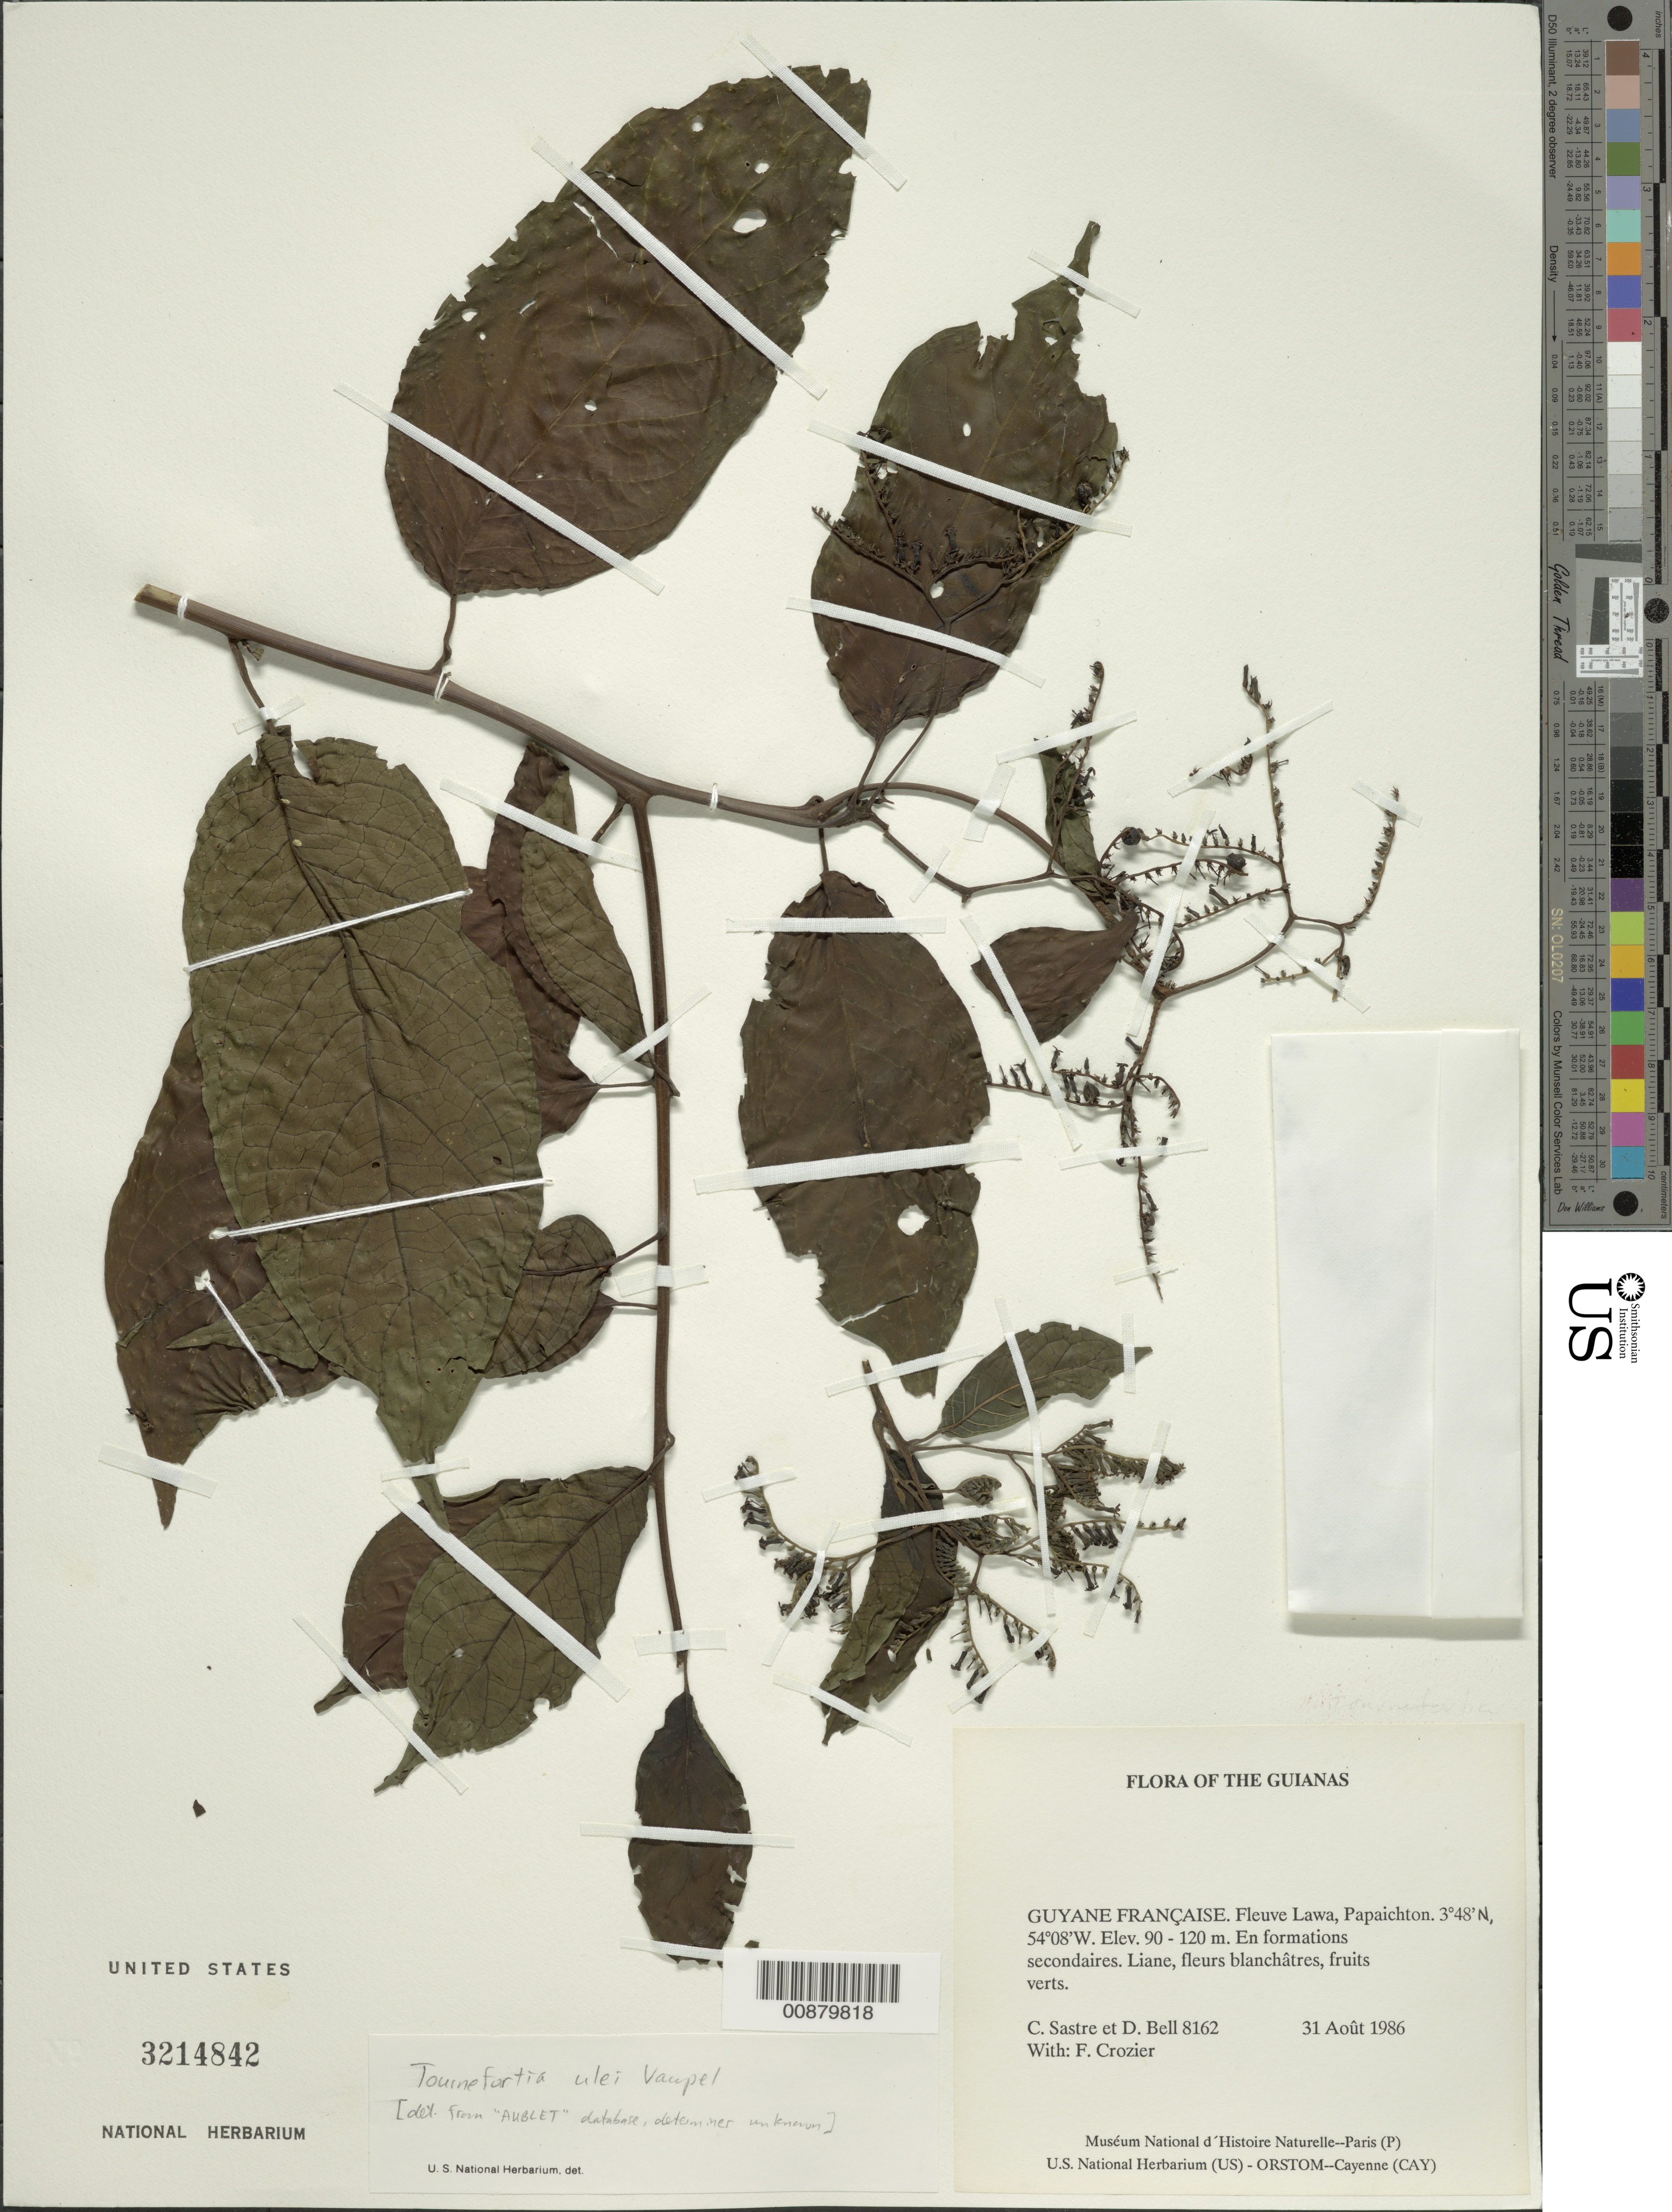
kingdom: Plantae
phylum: Tracheophyta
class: Magnoliopsida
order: Boraginales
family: Heliotropiaceae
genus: Tournefortia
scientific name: Tournefortia ulei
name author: Vaupel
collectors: C. H. L. Sastre, D. A. Bell & F. Crozier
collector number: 8162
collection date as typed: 31 August 1986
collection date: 1986-08-31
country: French Guiana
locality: Fleuve Lawa, Papaichton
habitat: En formations secondaires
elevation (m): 90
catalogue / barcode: US 3214842